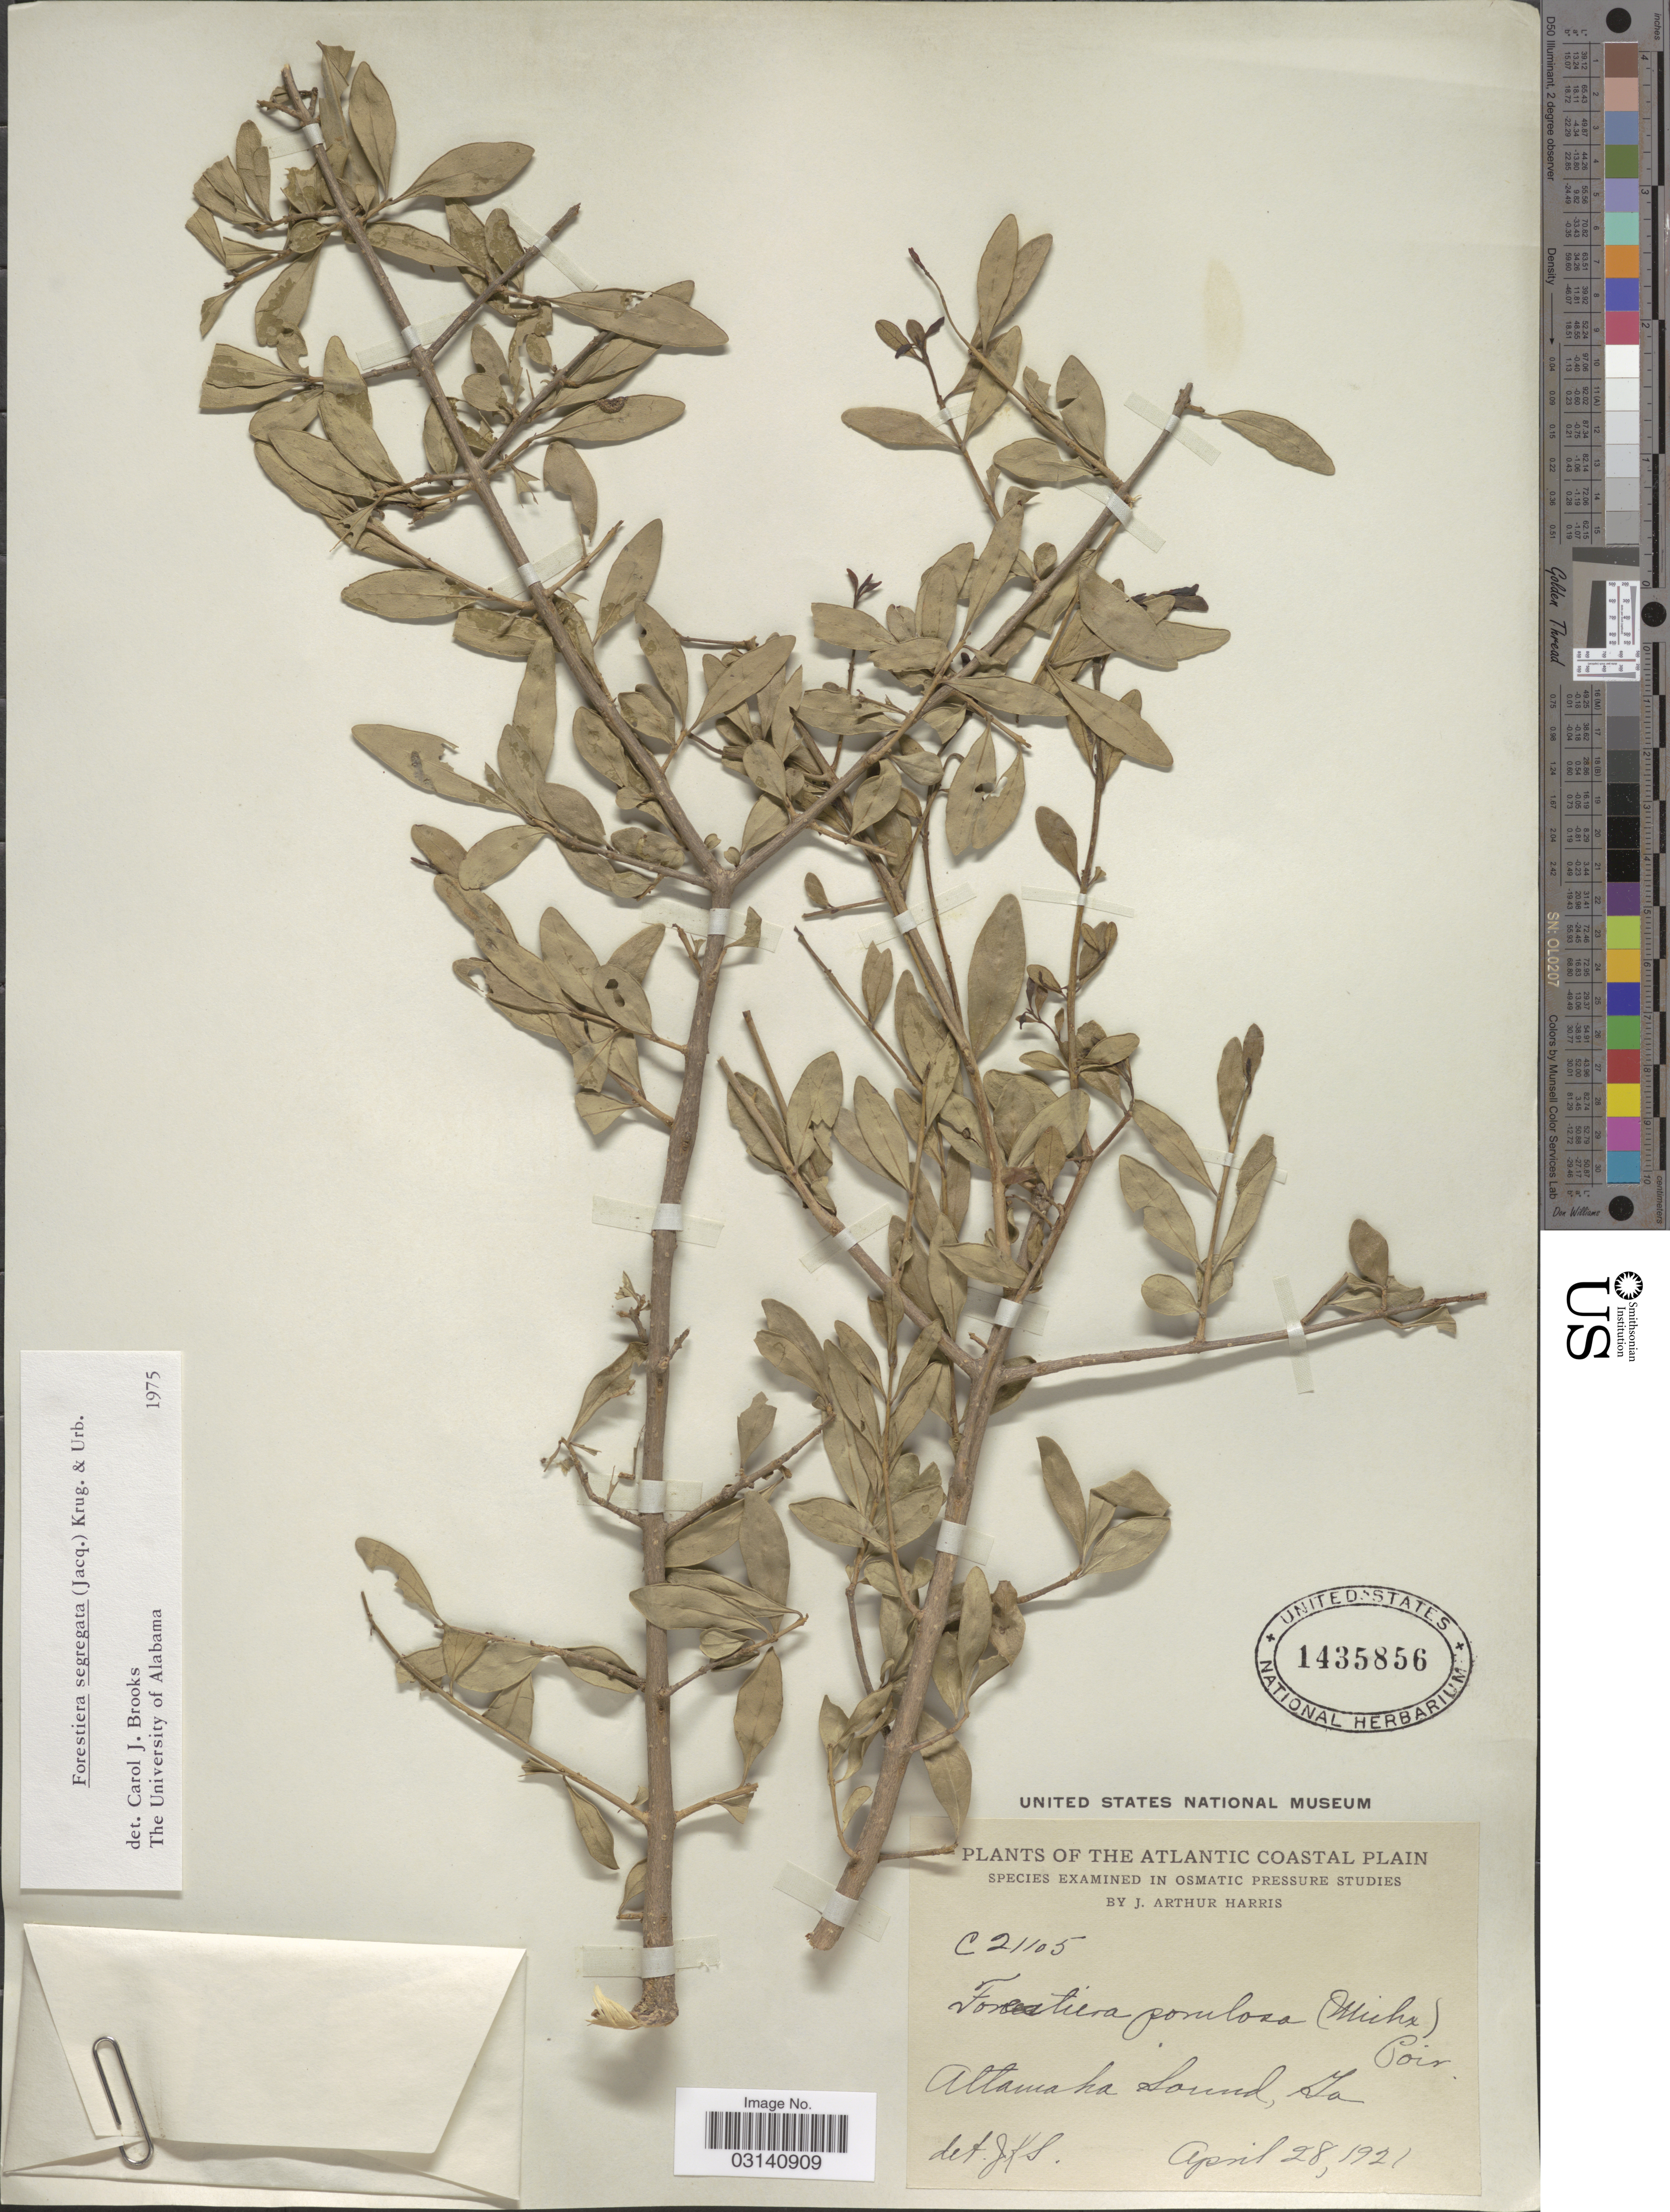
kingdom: Plantae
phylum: Tracheophyta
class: Magnoliopsida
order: Lamiales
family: Oleaceae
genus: Forestiera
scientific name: Forestiera segregata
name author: (Jacq.) Krug & Urb.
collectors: J. A. Harris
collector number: C21105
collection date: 1921-04-28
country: United States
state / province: Georgia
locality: The Atlantic Coastal Plain. Altamaha Sound, Ga.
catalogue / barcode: US 1435856